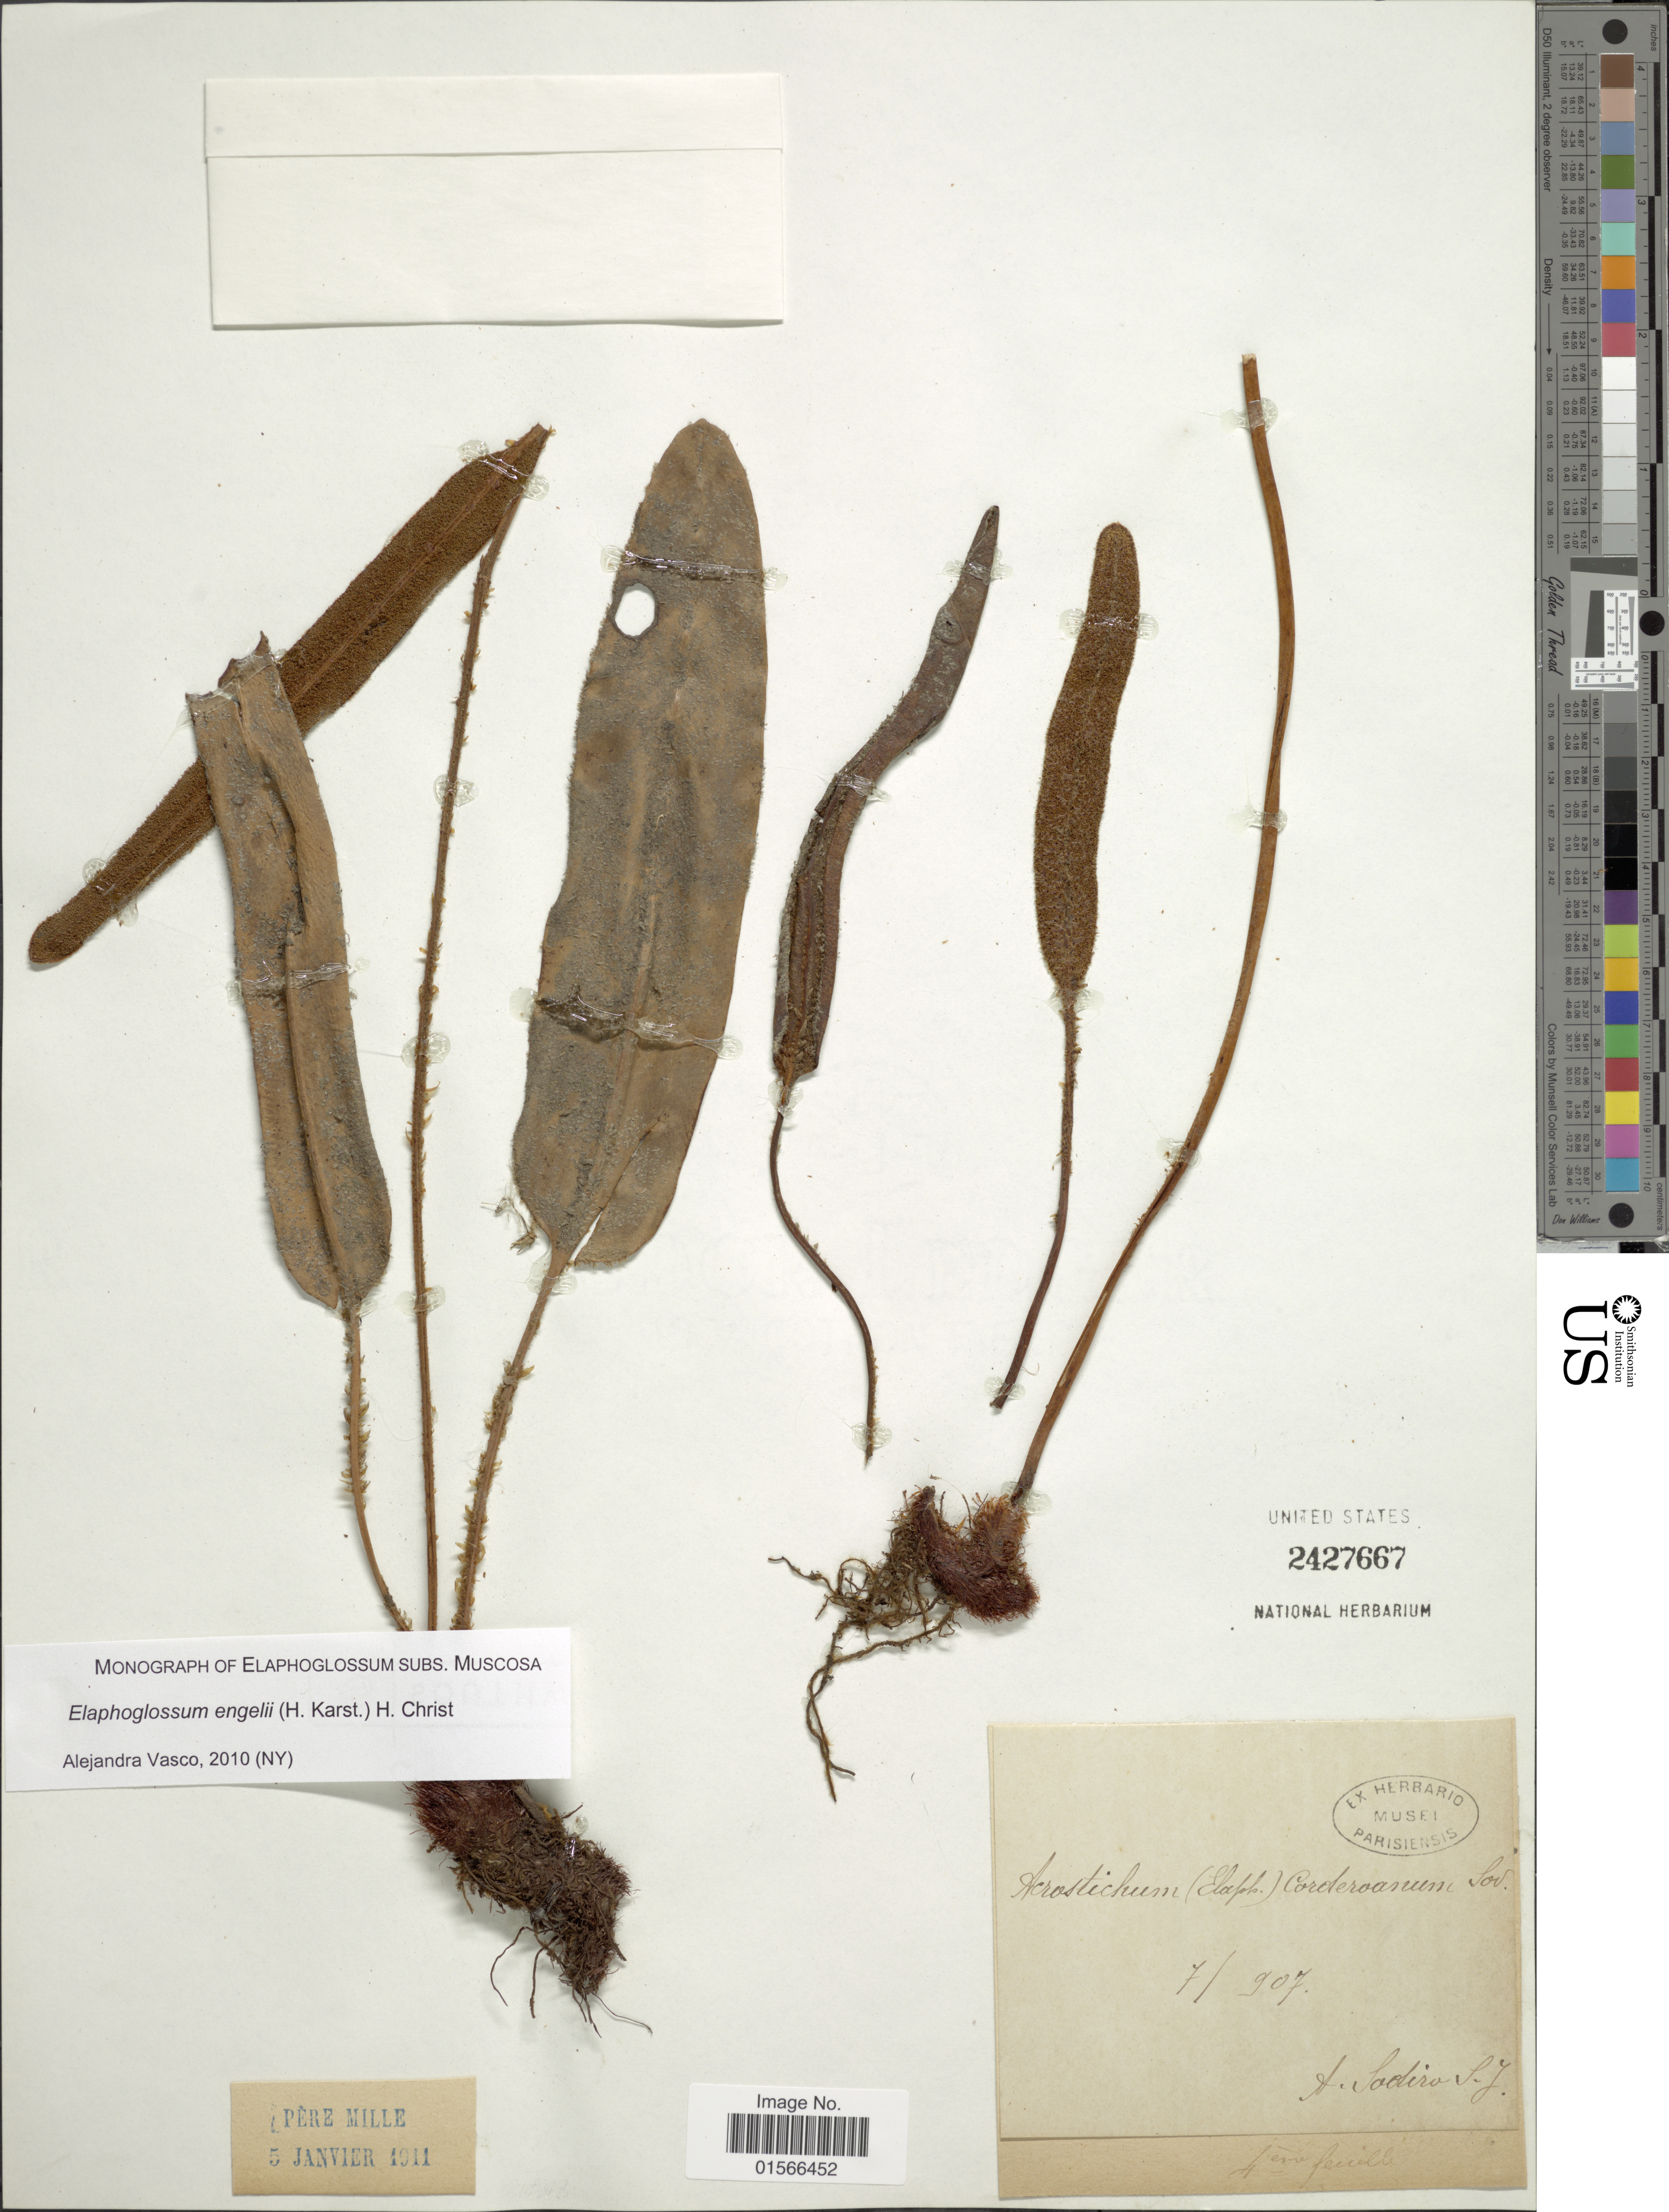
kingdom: Plantae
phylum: Tracheophyta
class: Polypodiopsida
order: Polypodiales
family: Dryopteridaceae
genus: Elaphoglossum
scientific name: Elaphoglossum engelii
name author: (H. Karst.) Christ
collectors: A. Sodiro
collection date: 1907-07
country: Ecuador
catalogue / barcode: US 2427667